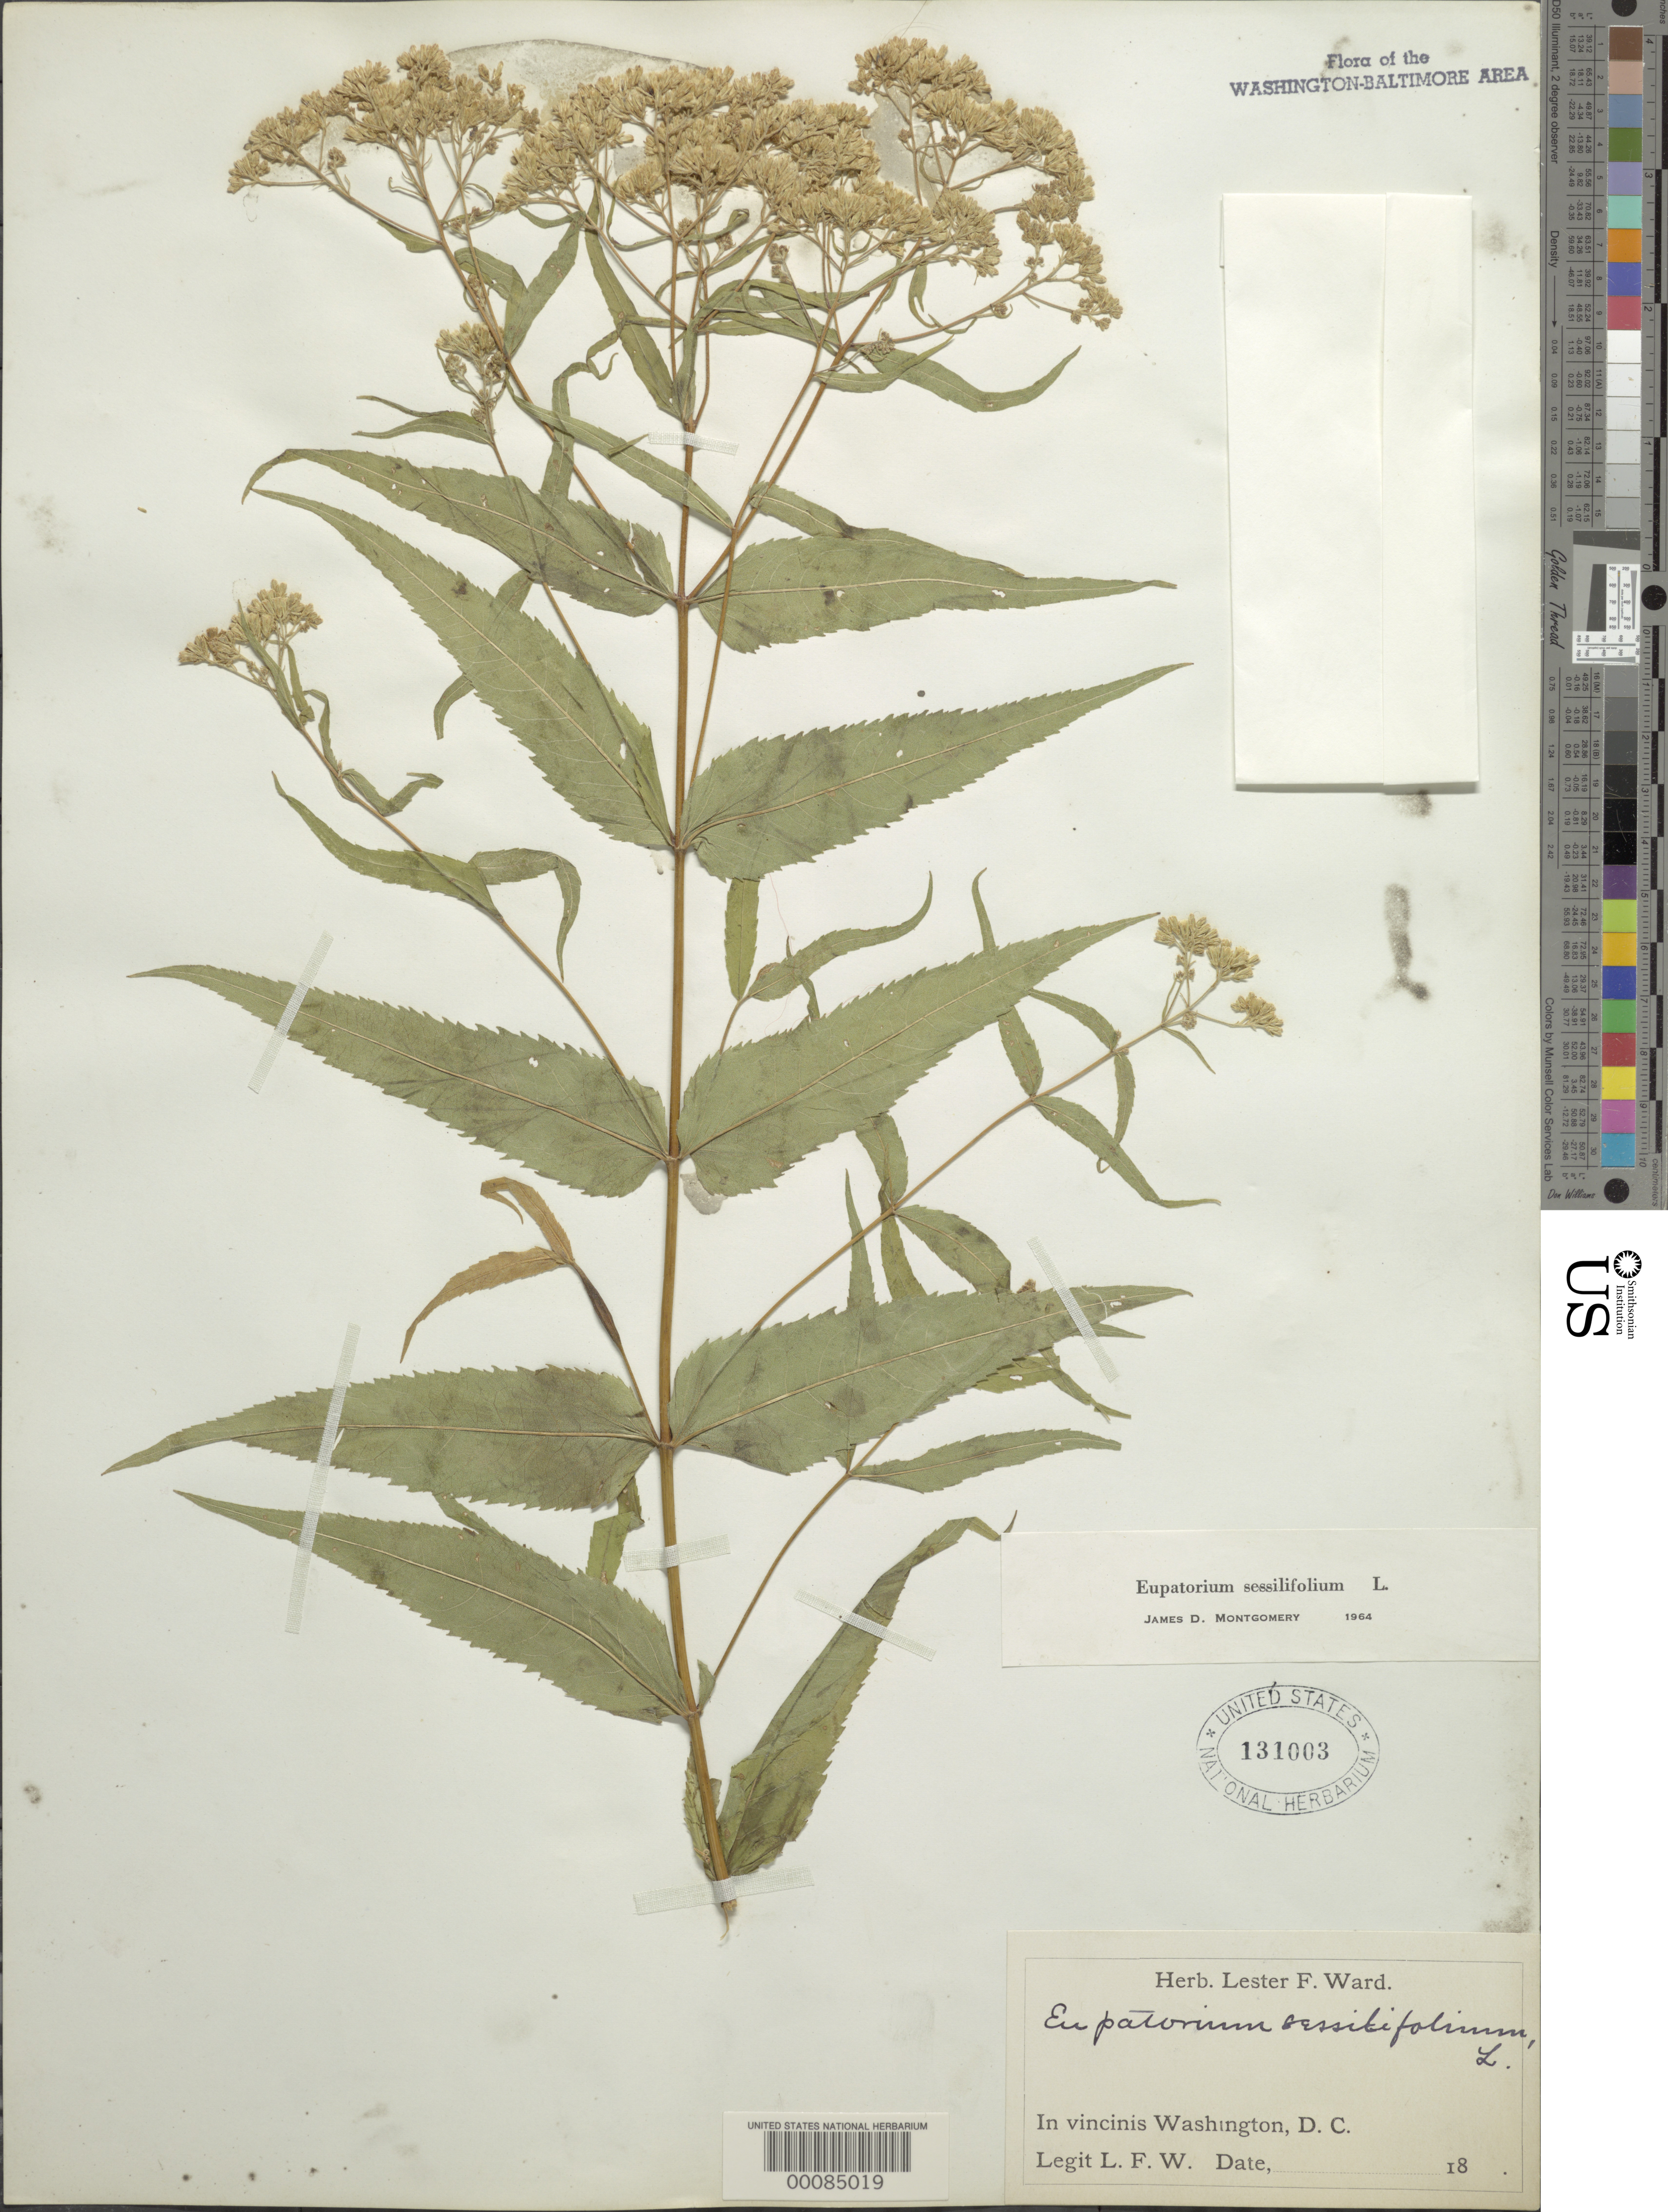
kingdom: Plantae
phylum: Tracheophyta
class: Magnoliopsida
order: Asterales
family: Asteraceae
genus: Eupatorium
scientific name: Eupatorium sessilifolium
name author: L.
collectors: L. F. Ward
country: United States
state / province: District of Columbia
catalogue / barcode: US 131003